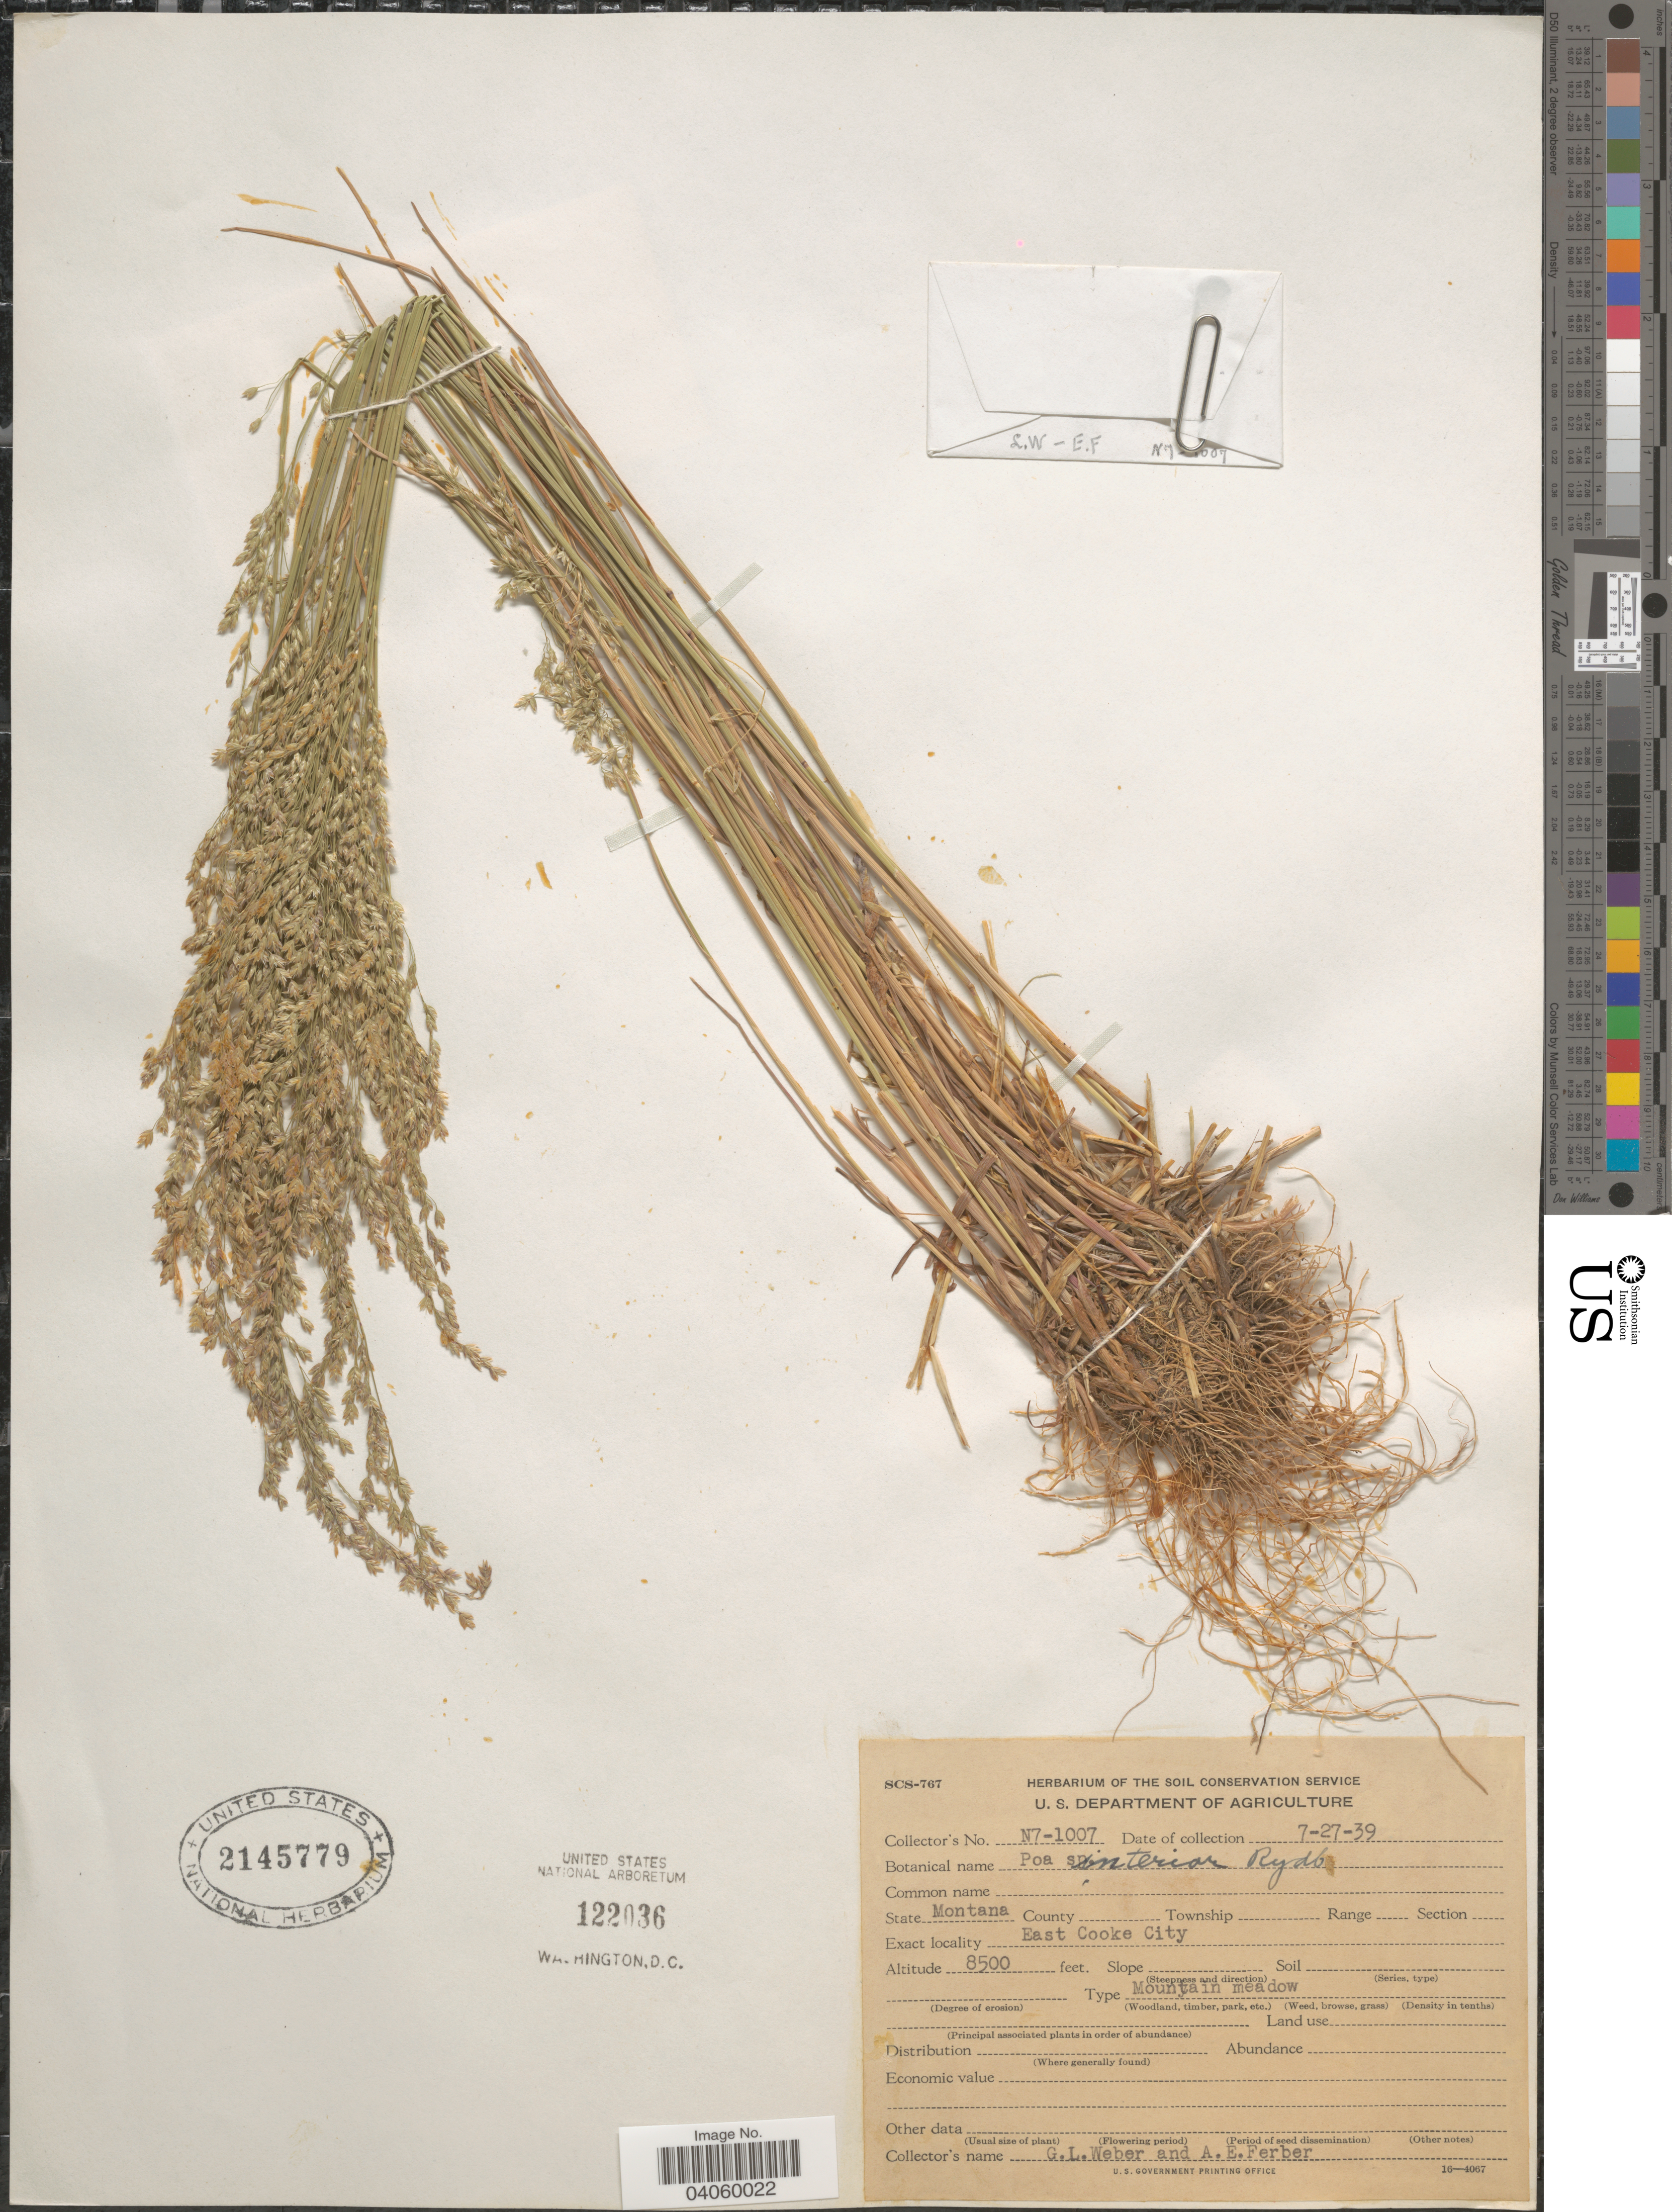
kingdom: Plantae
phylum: Tracheophyta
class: Liliopsida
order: Poales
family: Poaceae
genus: Poa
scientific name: Poa interior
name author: Rydb.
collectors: G. Weber & A. Ferber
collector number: N7-1007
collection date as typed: Transcribed d/m/y: 27/7/39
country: United States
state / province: Montana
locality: East Cooke City.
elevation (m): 2591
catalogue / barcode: US 2145779